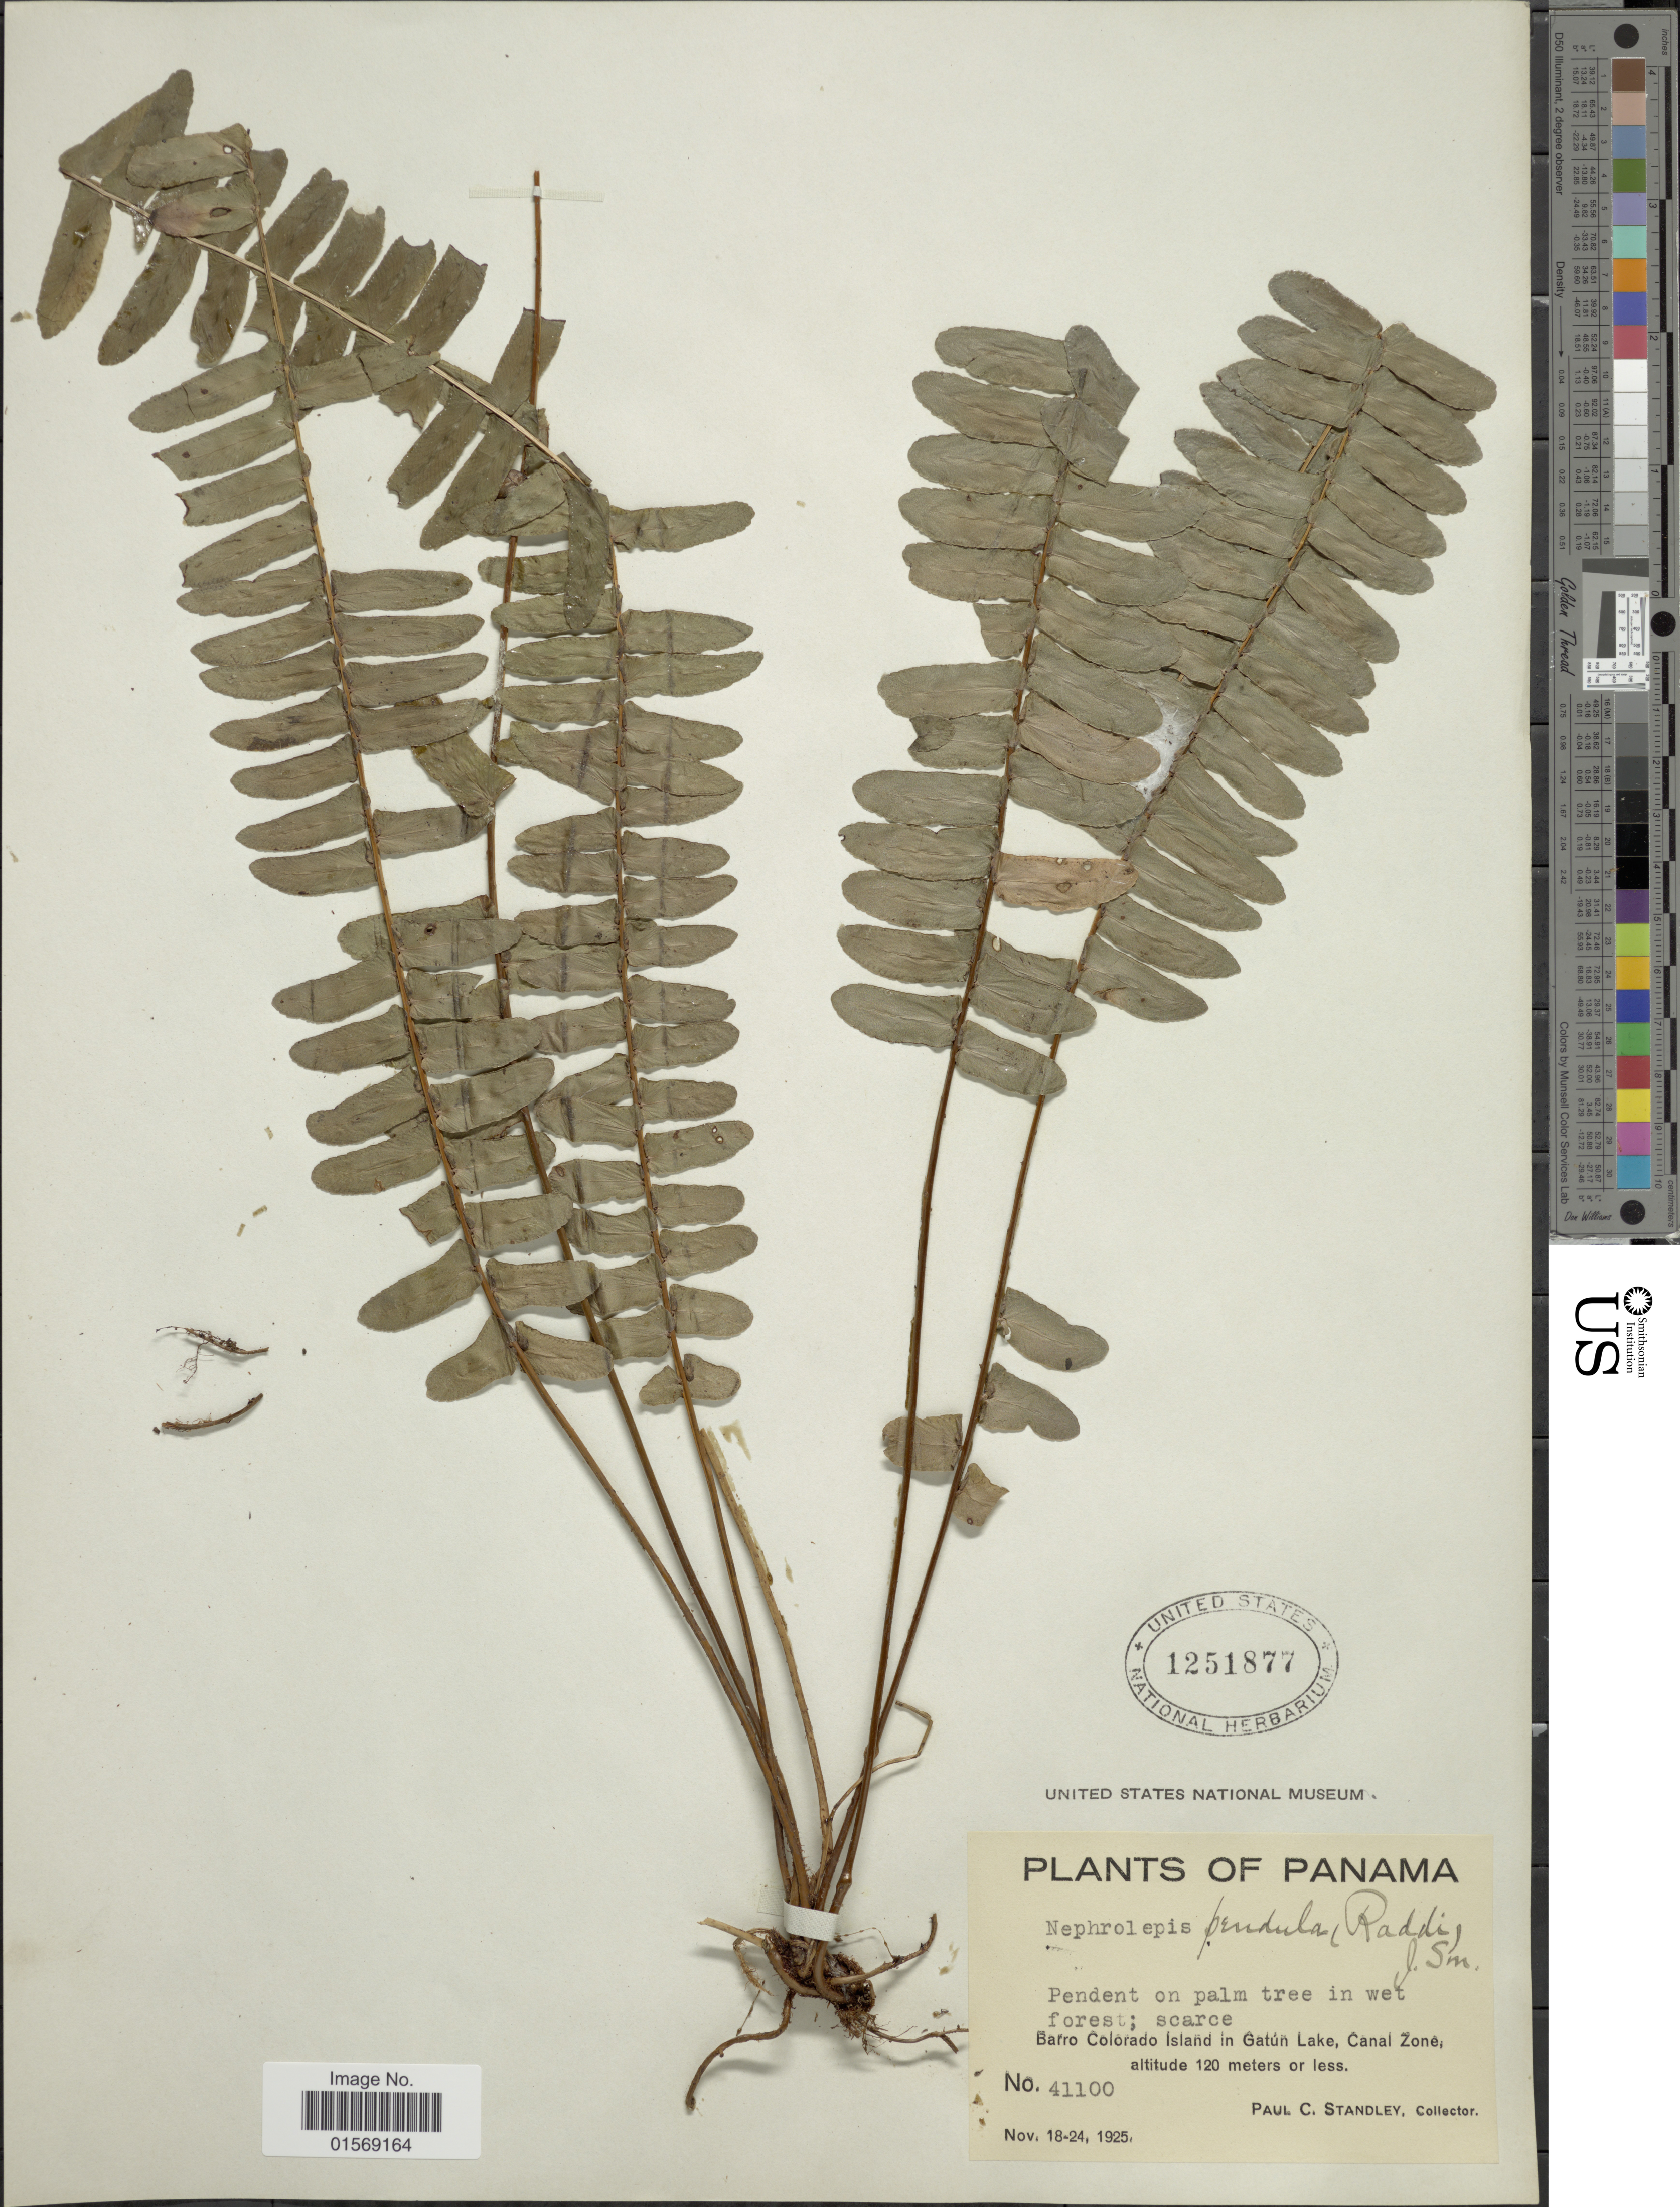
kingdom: Plantae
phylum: Tracheophyta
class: Polypodiopsida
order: Polypodiales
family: Nephrolepidaceae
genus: Nephrolepis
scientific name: Nephrolepis pendula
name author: (Raddi) J. Sm.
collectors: P. C. Standley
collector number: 41100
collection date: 1925-11-18/1925-11-24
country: Panama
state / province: Panamá Oeste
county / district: Canal Zone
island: Barro Colorado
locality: Panama. Barro Colorado Island in Gatun Lake, Canal Zone.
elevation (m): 120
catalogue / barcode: US 1251877